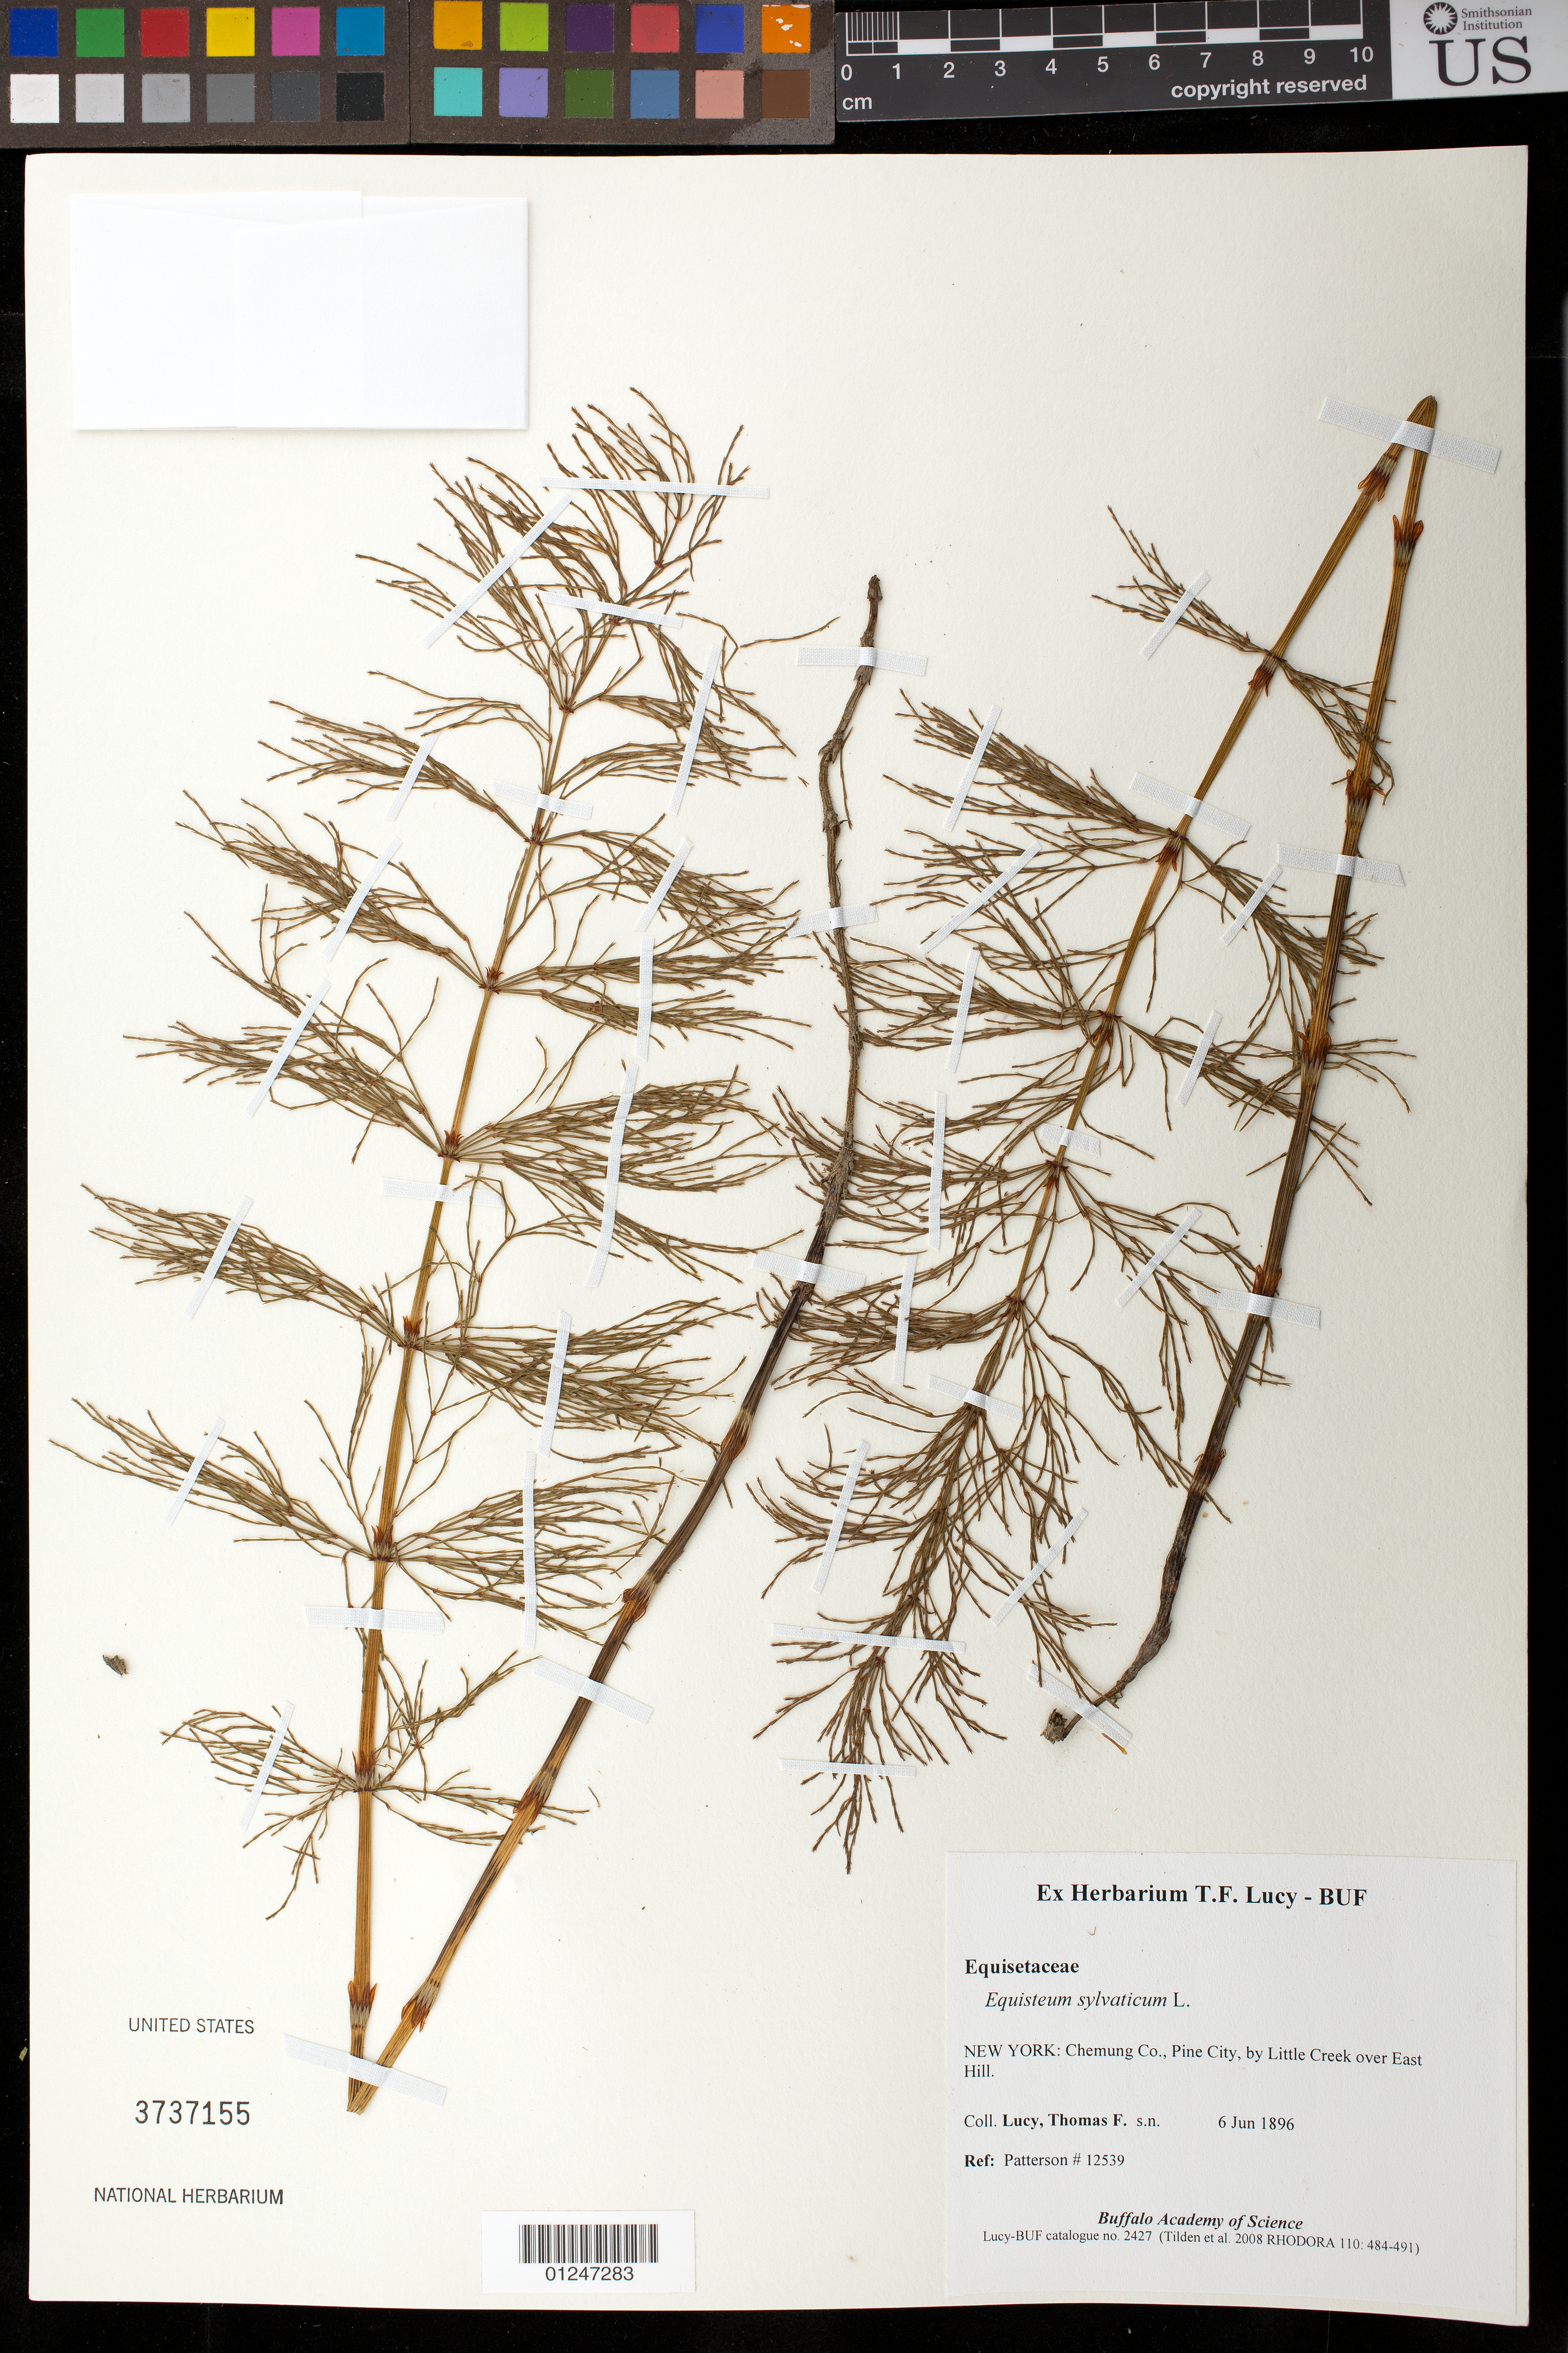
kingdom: Plantae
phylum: Tracheophyta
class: Polypodiopsida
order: Equisetales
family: Equisetaceae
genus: Equisetum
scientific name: Equisetum sylvaticum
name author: L.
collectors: T. Lucy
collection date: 1896-06-06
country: United States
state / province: New York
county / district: Chemung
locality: Pine City, by little Creek over East Hill.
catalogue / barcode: US 3737155